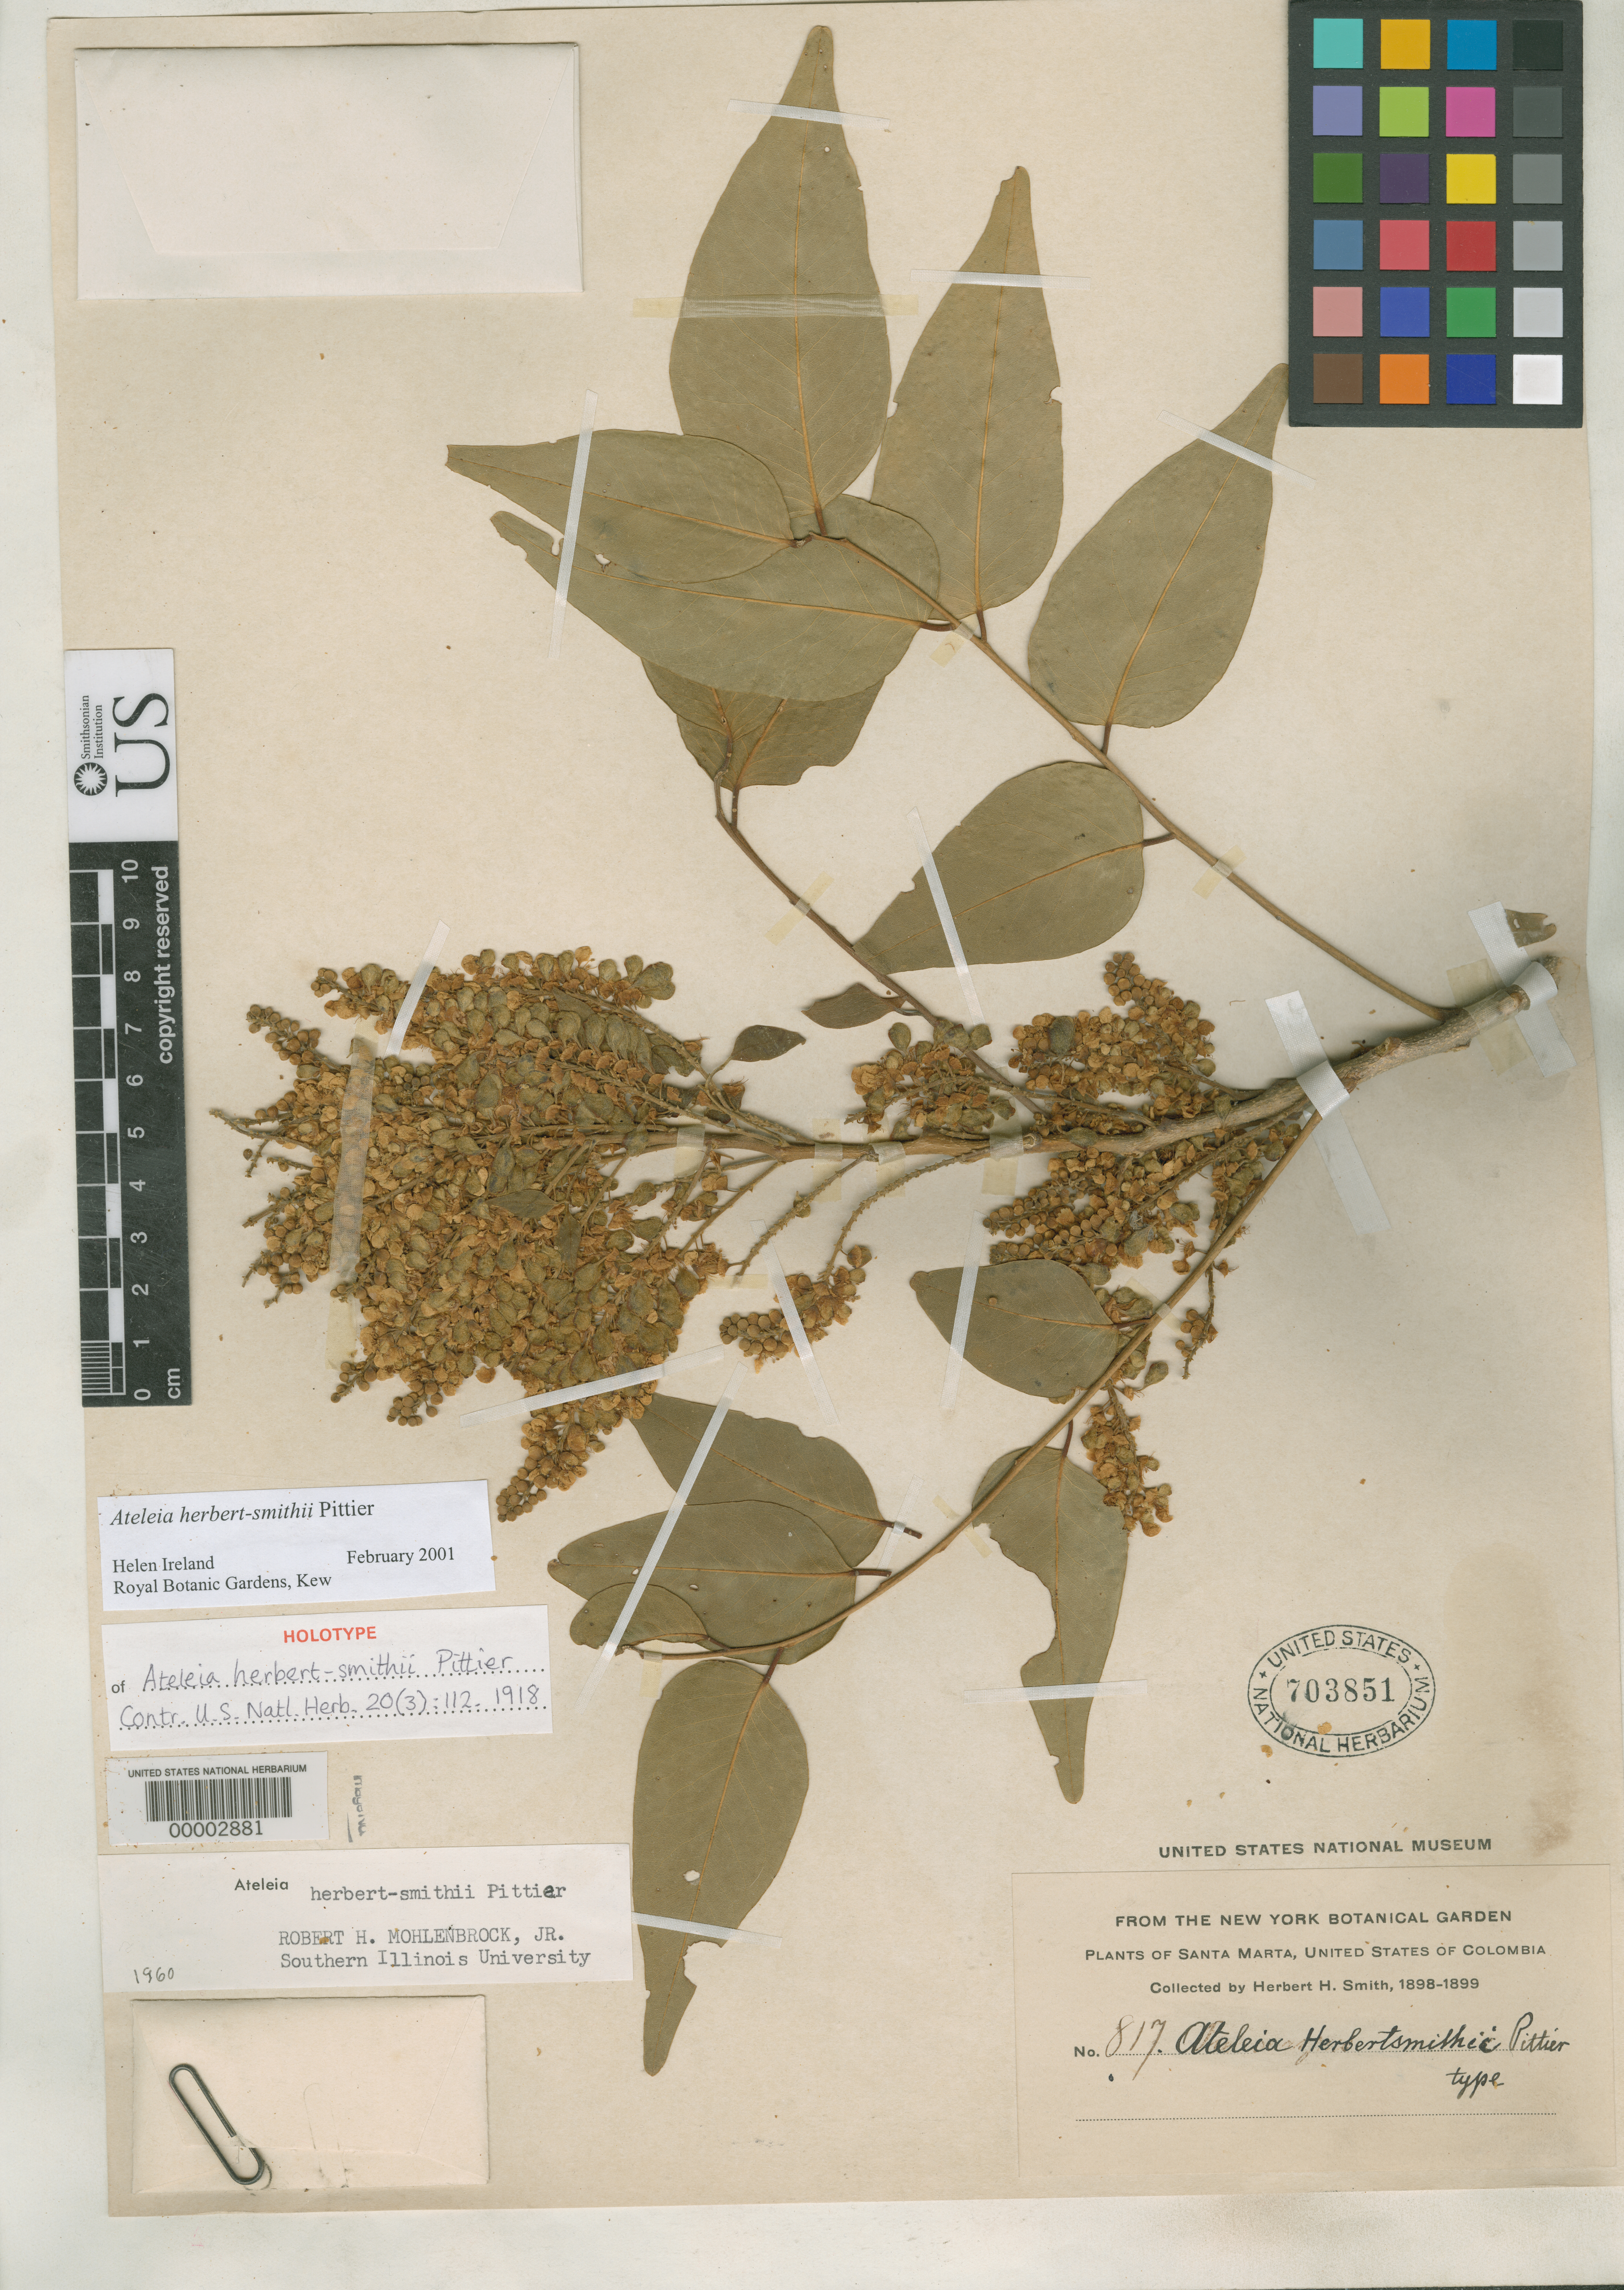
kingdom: Plantae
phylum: Tracheophyta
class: Magnoliopsida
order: Fabales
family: Fabaceae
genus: Ateleia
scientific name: Ateleia herbert-smithii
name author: Pittier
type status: Holotype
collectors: Herbert H. Smith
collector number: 817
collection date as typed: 1898 to -- --- 1899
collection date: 1898/1899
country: Colombia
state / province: Magdalena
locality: Santa Marta.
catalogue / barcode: US 703851